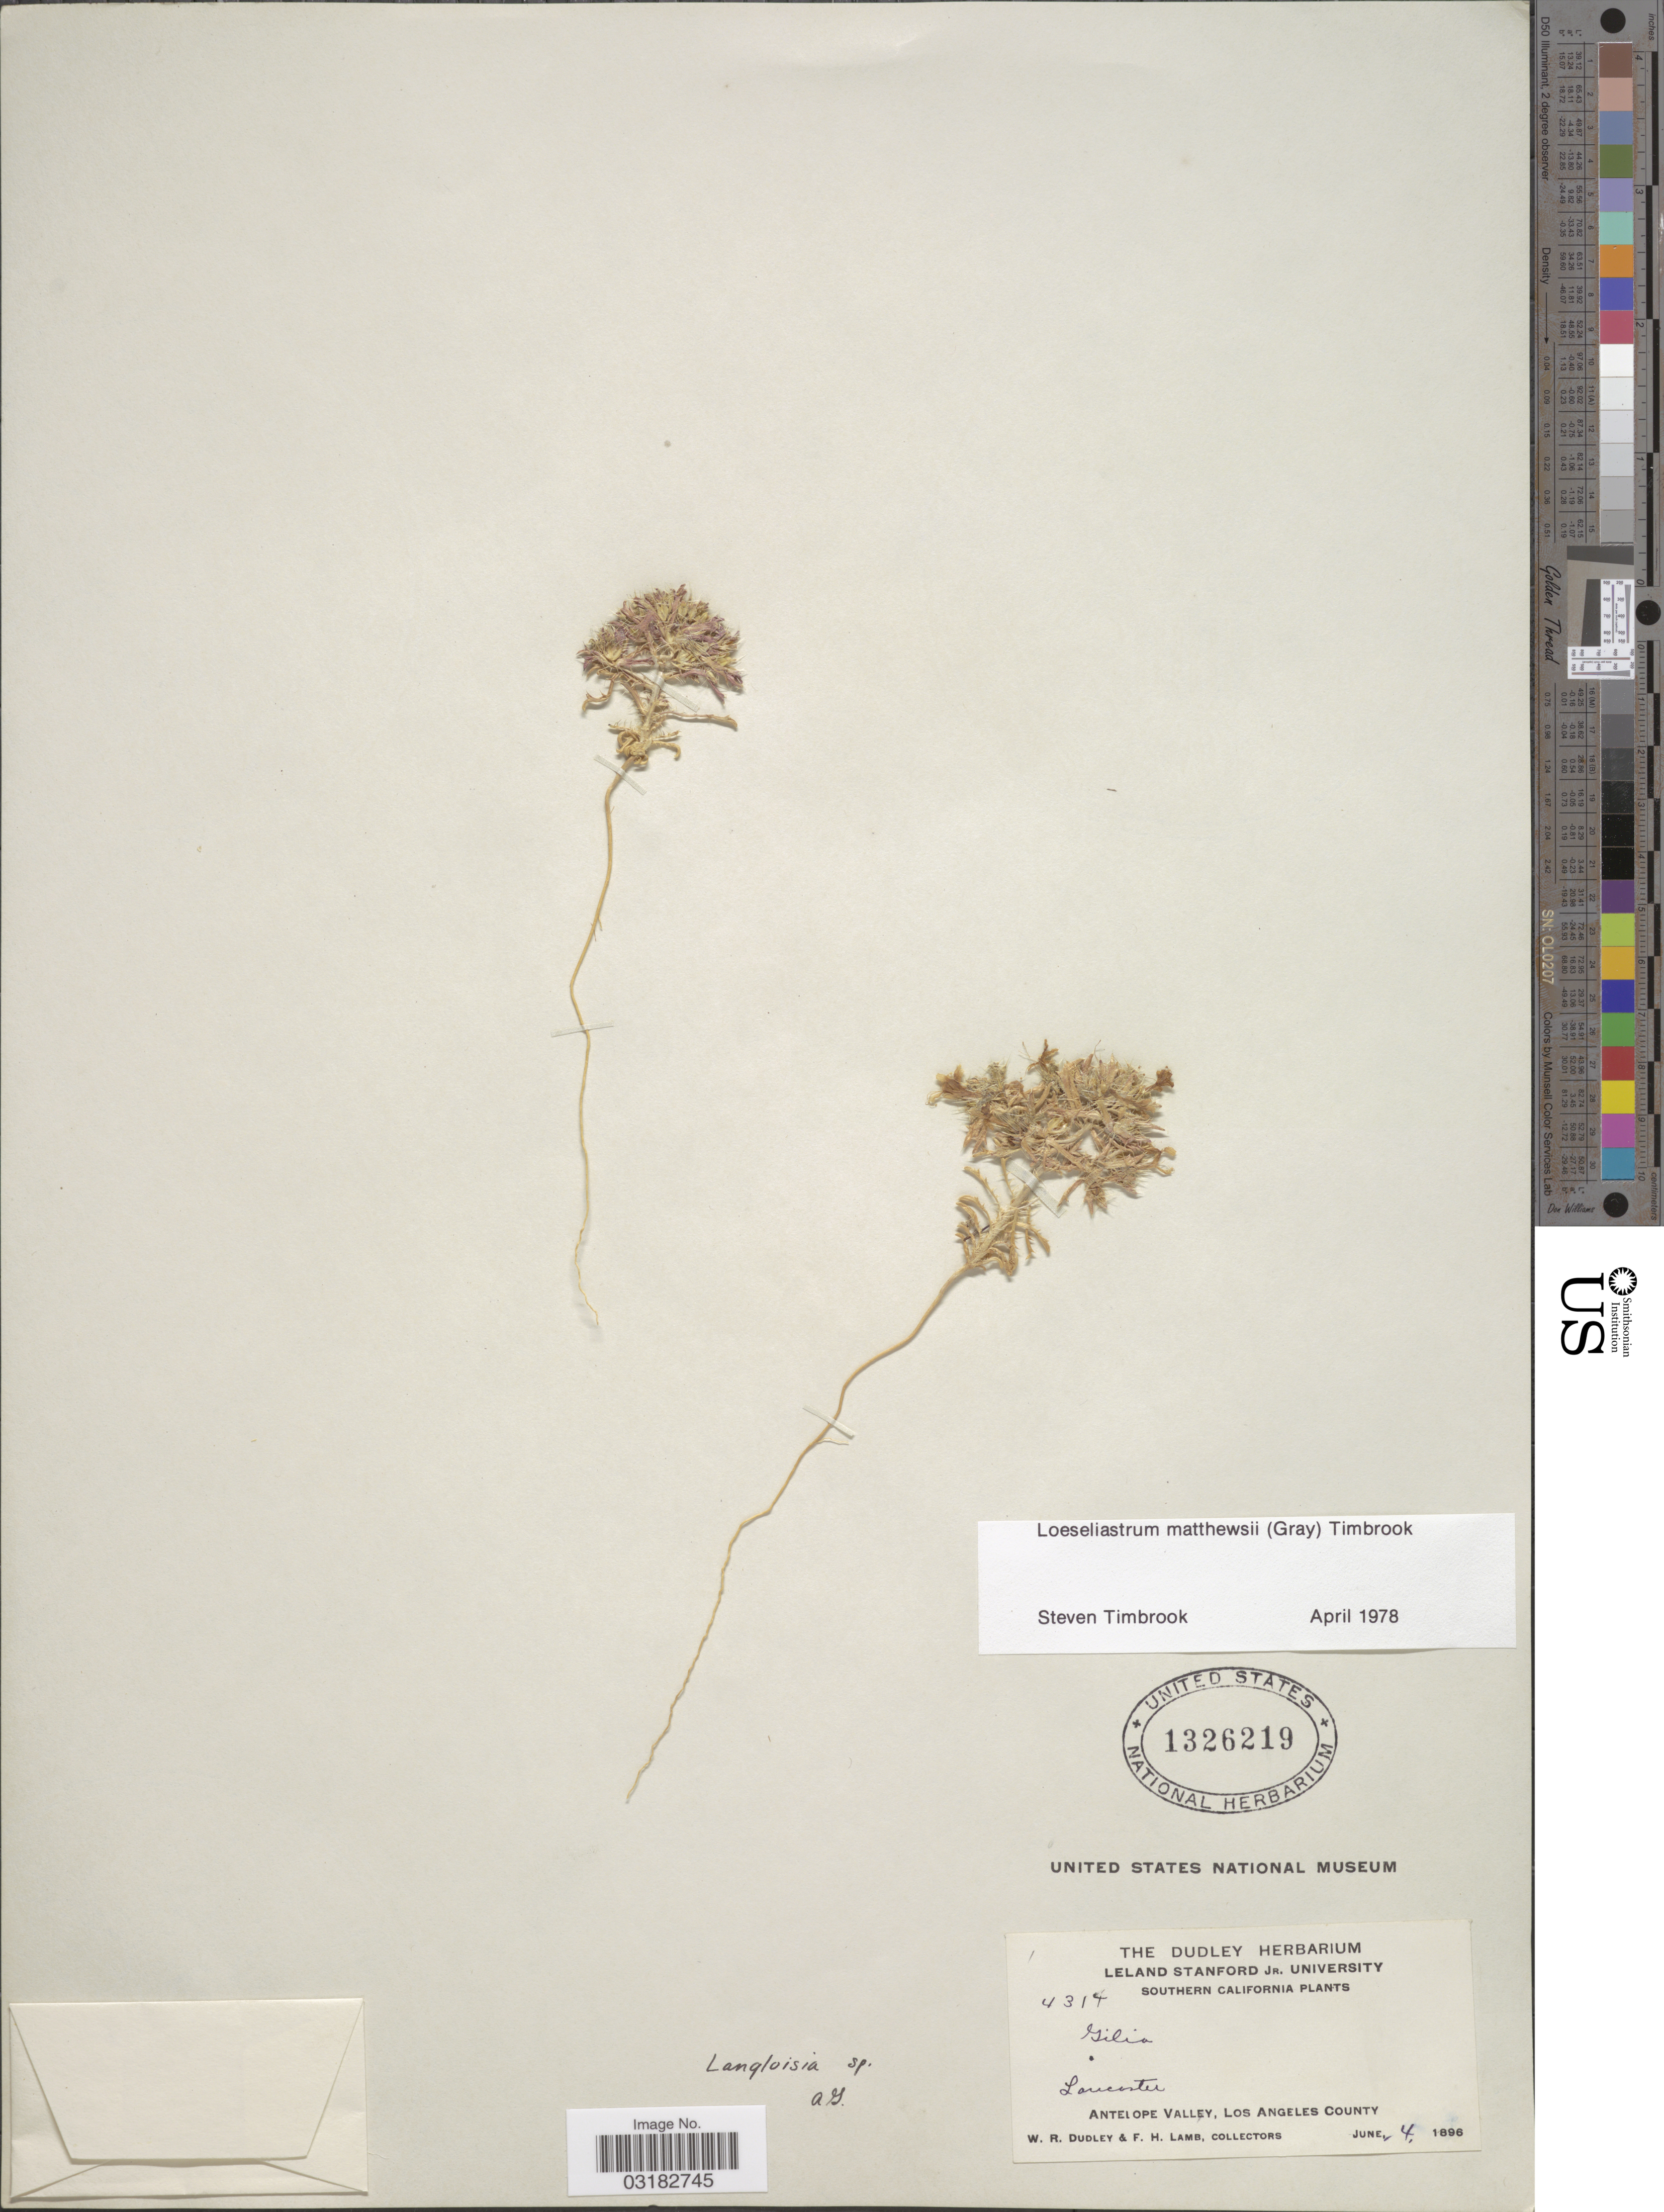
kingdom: Plantae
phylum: Tracheophyta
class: Magnoliopsida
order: Ericales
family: Polemoniaceae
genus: Loeseliastrum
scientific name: Loeseliastrum matthewsii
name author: (A. Gray) Timbrook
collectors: W. Dudley & F. H. Lamb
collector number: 4314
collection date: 1896-06-04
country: United States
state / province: California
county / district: Los Angeles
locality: Southern California. Antelope Valley, Los Angeles County. Lancaster.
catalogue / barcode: US 1326219